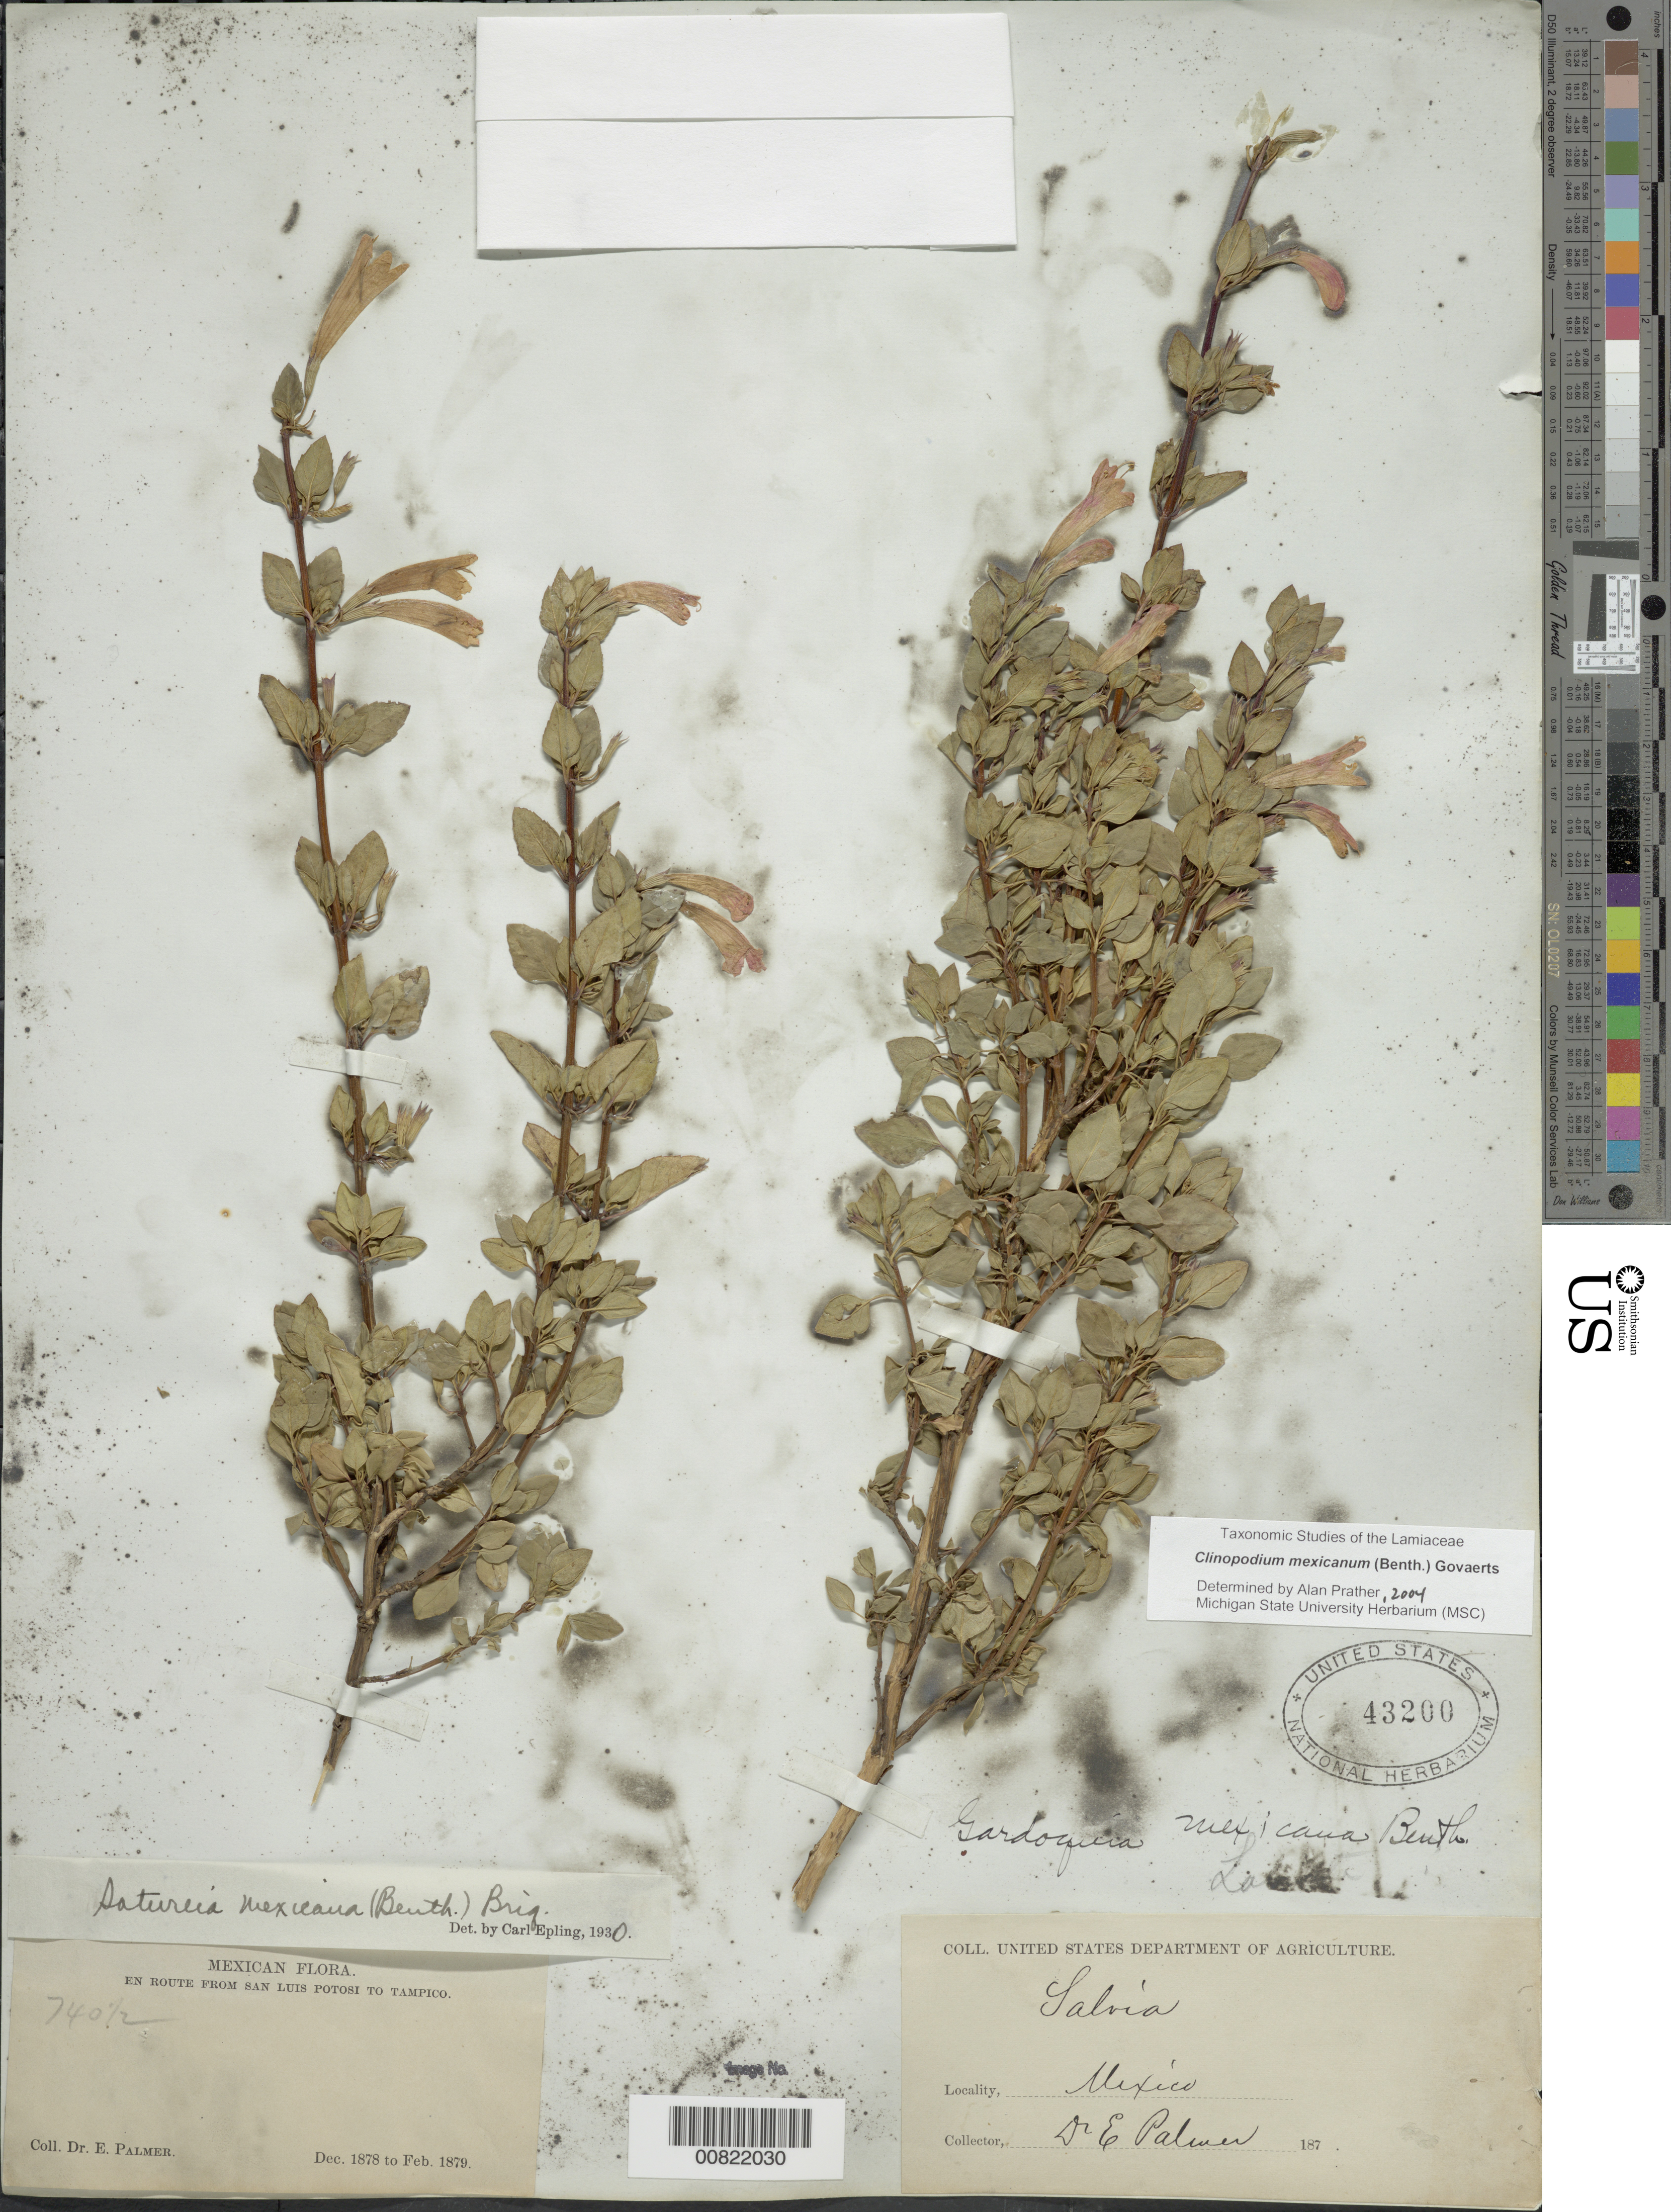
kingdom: Plantae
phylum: Tracheophyta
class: Magnoliopsida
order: Lamiales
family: Lamiaceae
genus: Clinopodium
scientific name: Clinopodium mexicanum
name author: (Benth.) Govaerts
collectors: E. Palmer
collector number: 740½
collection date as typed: Dec 1878 to -- Feb 1879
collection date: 1878-12/1879-02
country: Mexico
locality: En route from San Luis Potosí to Tampico, Tamaulipas.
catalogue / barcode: US 43200